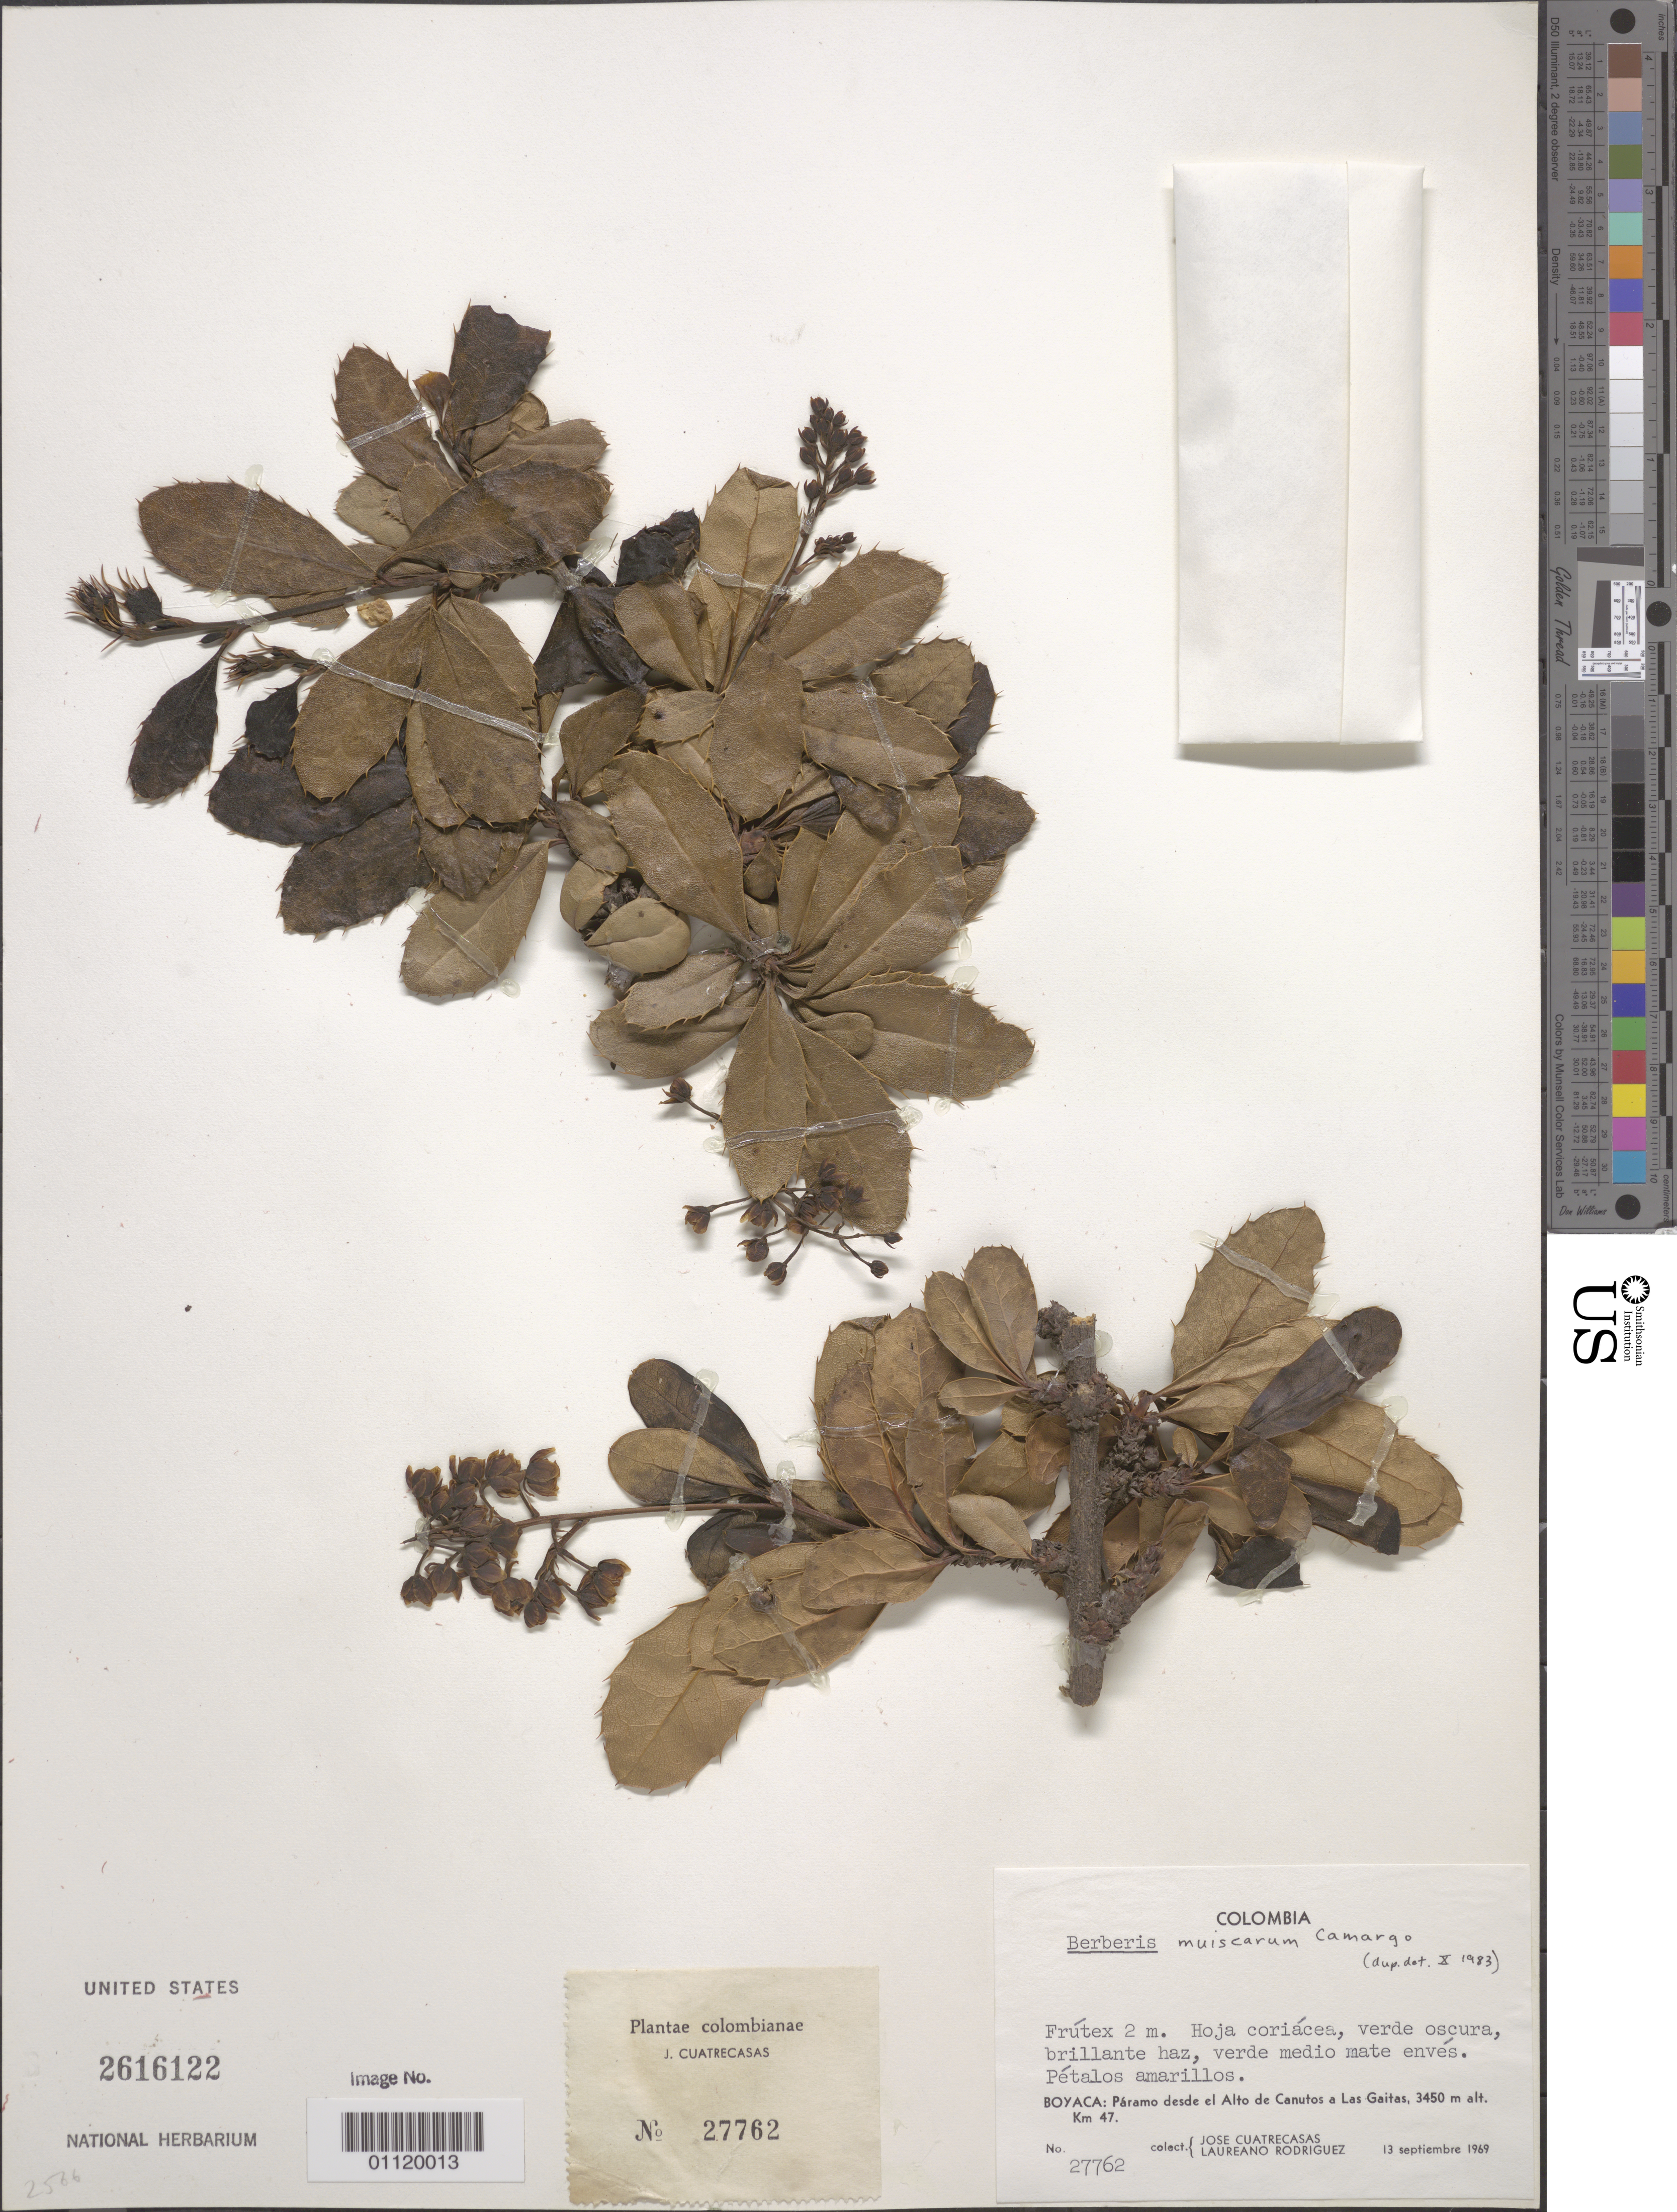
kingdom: Plantae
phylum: Tracheophyta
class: Magnoliopsida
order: Ranunculales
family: Berberidaceae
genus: Berberis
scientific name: Berberis muiscarum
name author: L.A. Camargo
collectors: J. Cuatrecasas & L. Rodriguez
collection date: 1969-09-13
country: Colombia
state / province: Boyacá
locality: Paramo from Alto de Canutos to Las Gaitas, Km 47.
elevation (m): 3450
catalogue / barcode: US 2616122